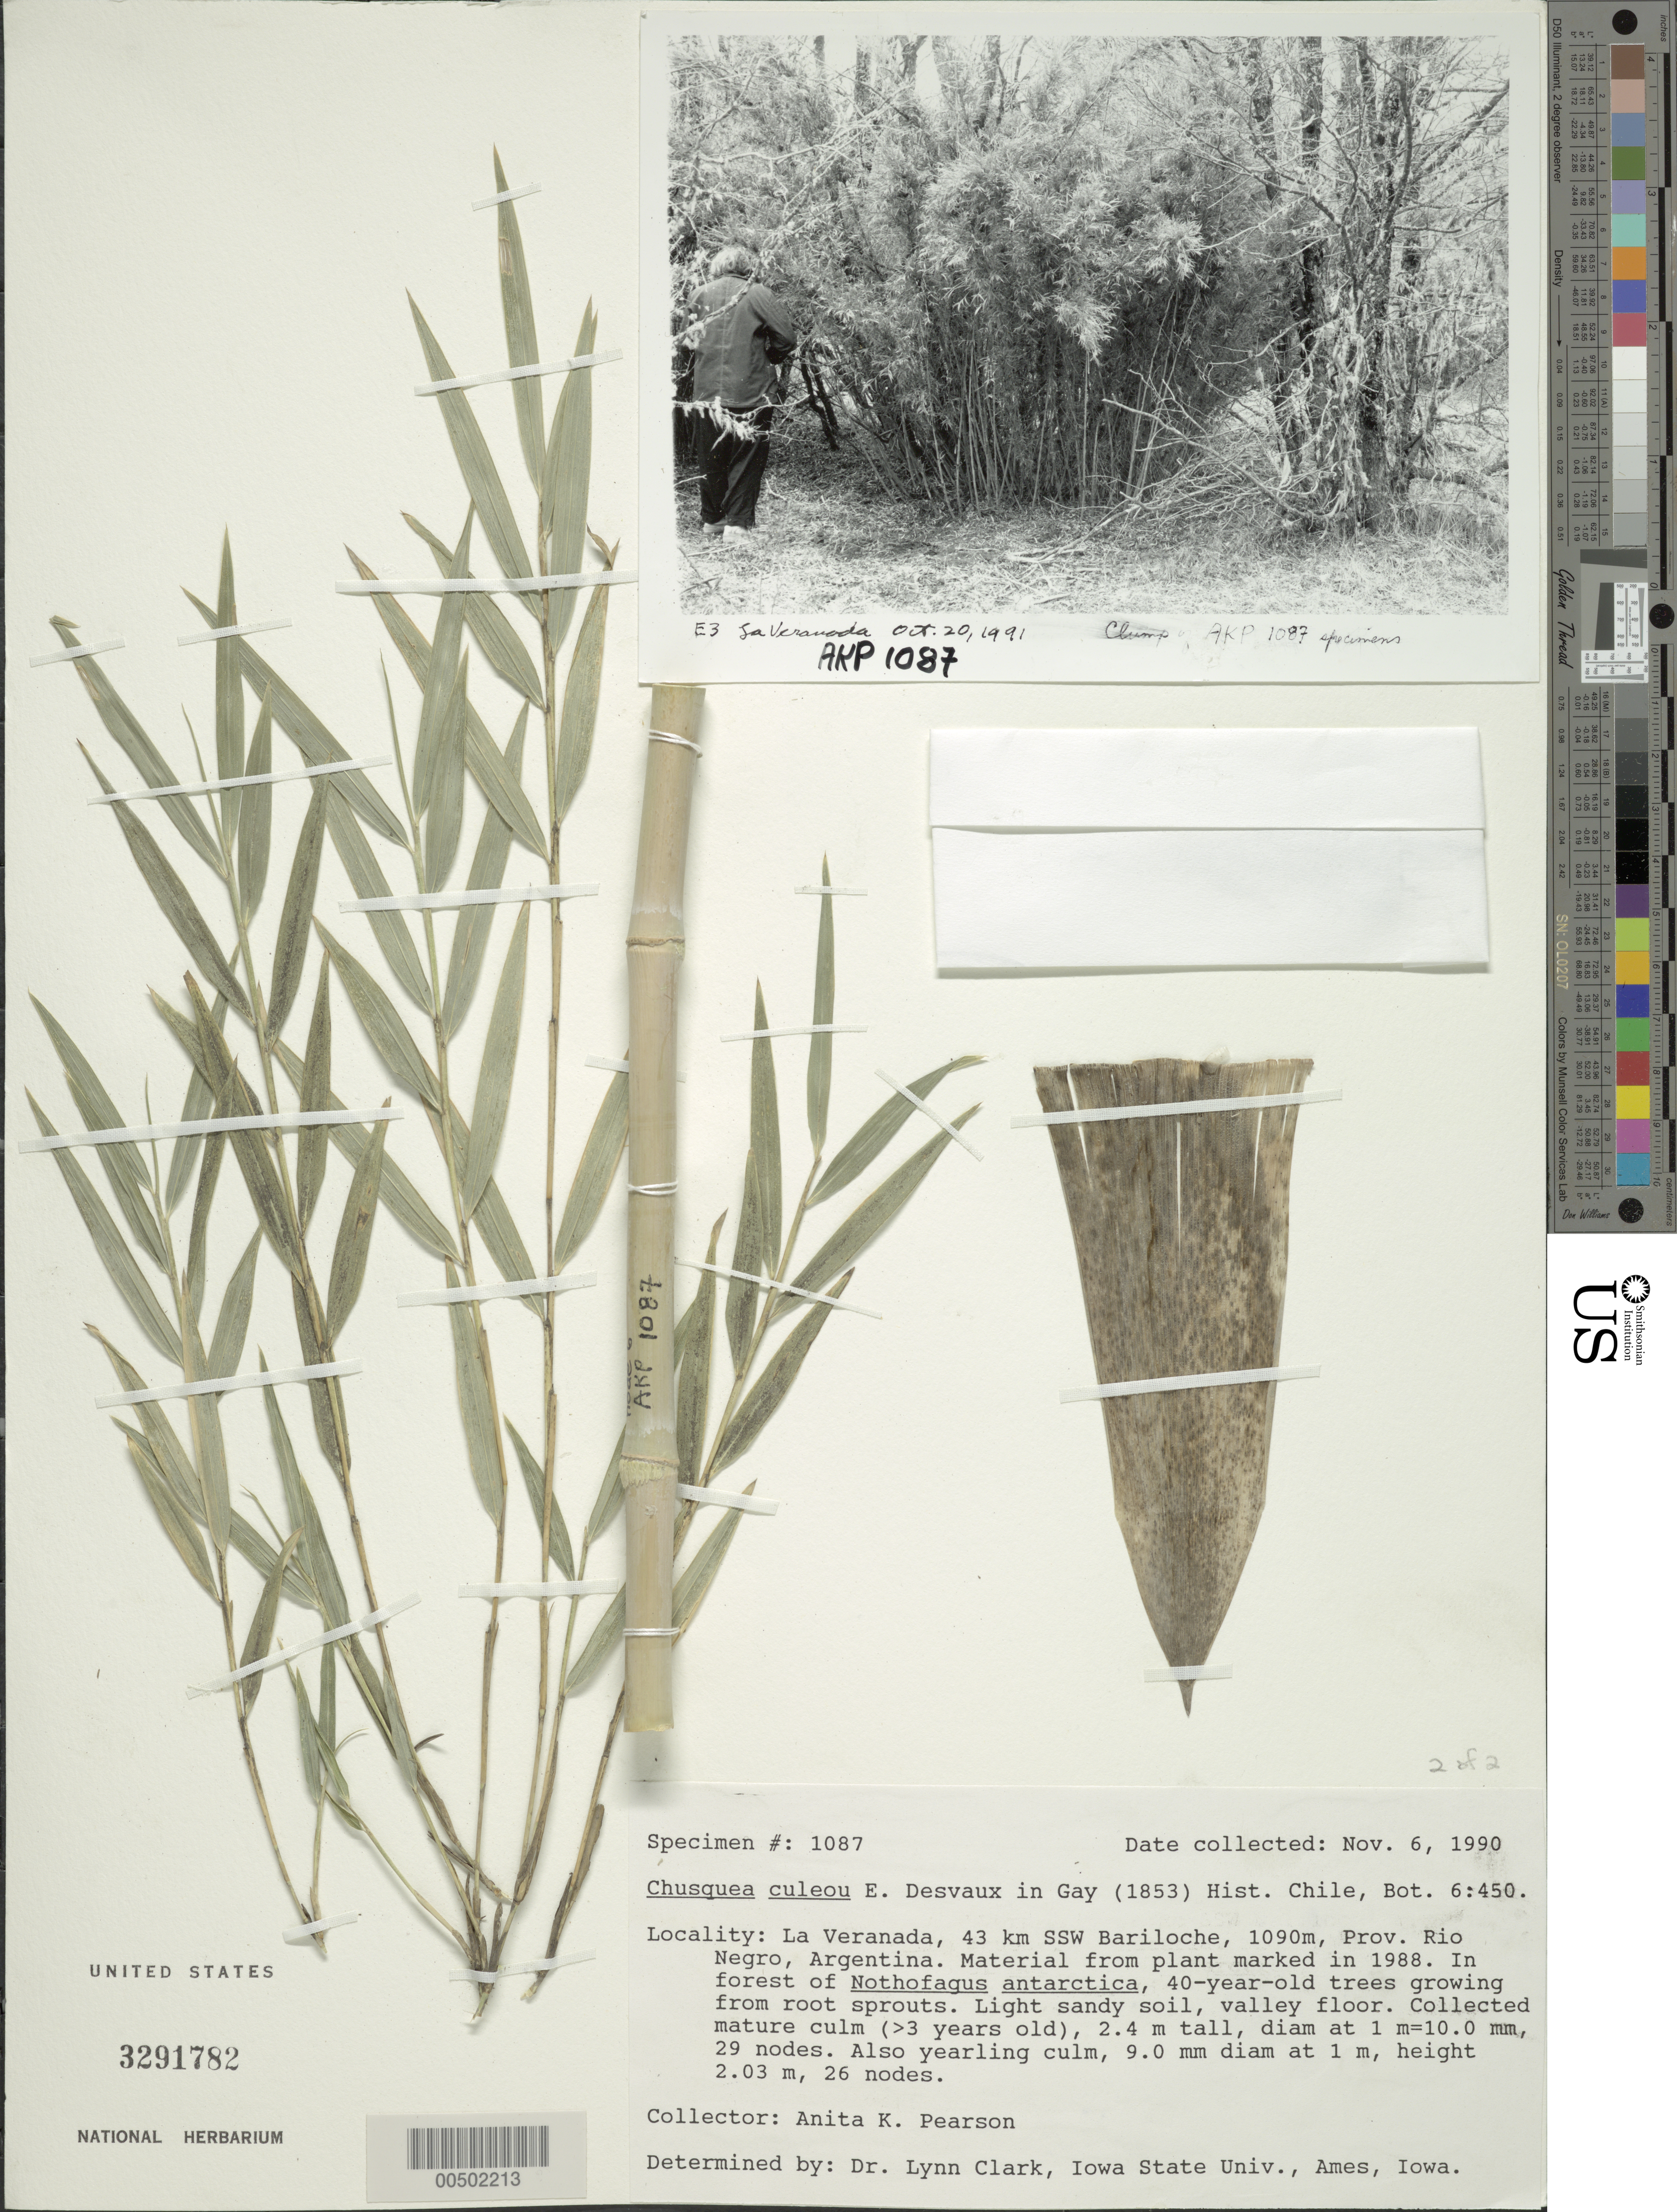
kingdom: Plantae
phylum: Tracheophyta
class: Liliopsida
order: Poales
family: Poaceae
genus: Chusquea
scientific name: Chusquea culeou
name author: É. Desv.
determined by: Clark, Lynn G., (ISC), Iowa State University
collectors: A. K. Pearson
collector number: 1087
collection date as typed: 06 Nov 1990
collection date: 1990-11-06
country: Argentina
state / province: Río Negro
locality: La Veranada, 43 km SSW of Bariloche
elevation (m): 1090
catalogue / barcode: US 3291782